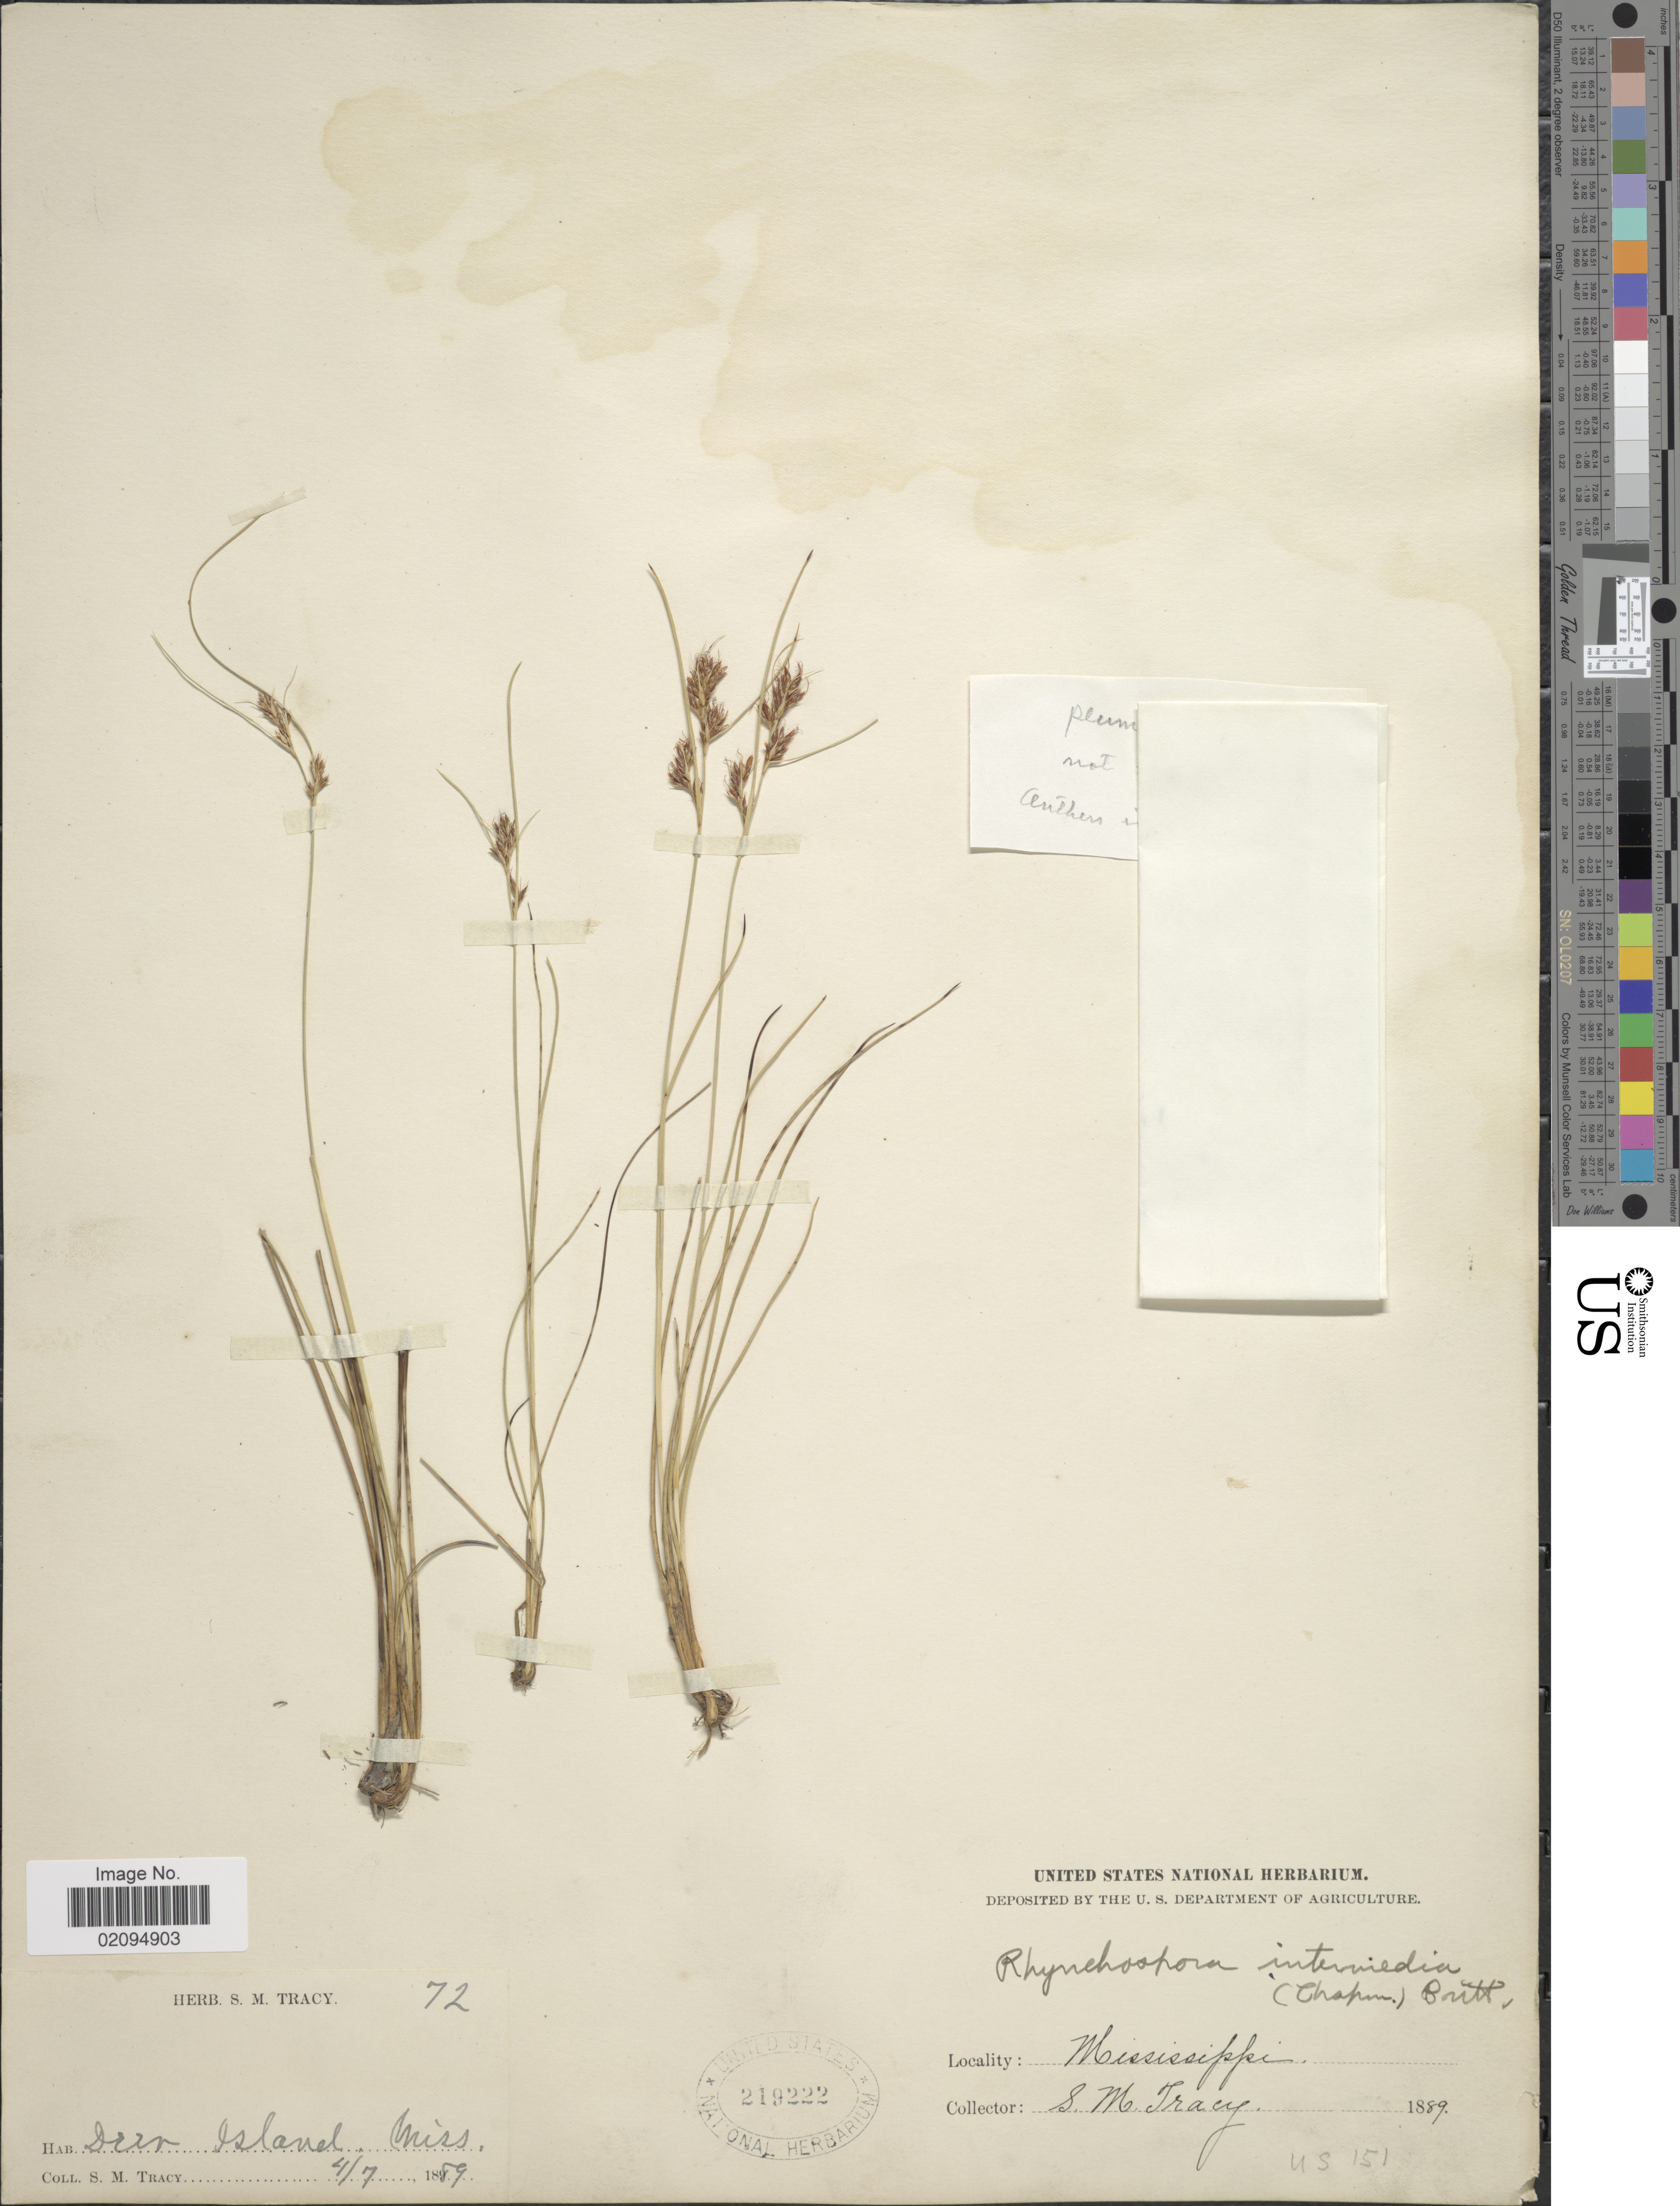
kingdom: Plantae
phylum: Tracheophyta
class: Liliopsida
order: Poales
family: Cyperaceae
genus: Rhynchospora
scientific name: Rhynchospora plumosa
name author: Elliott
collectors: S. M. Tracy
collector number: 72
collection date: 1889-04-07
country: United States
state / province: Mississippi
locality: Deer Island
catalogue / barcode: US 219222